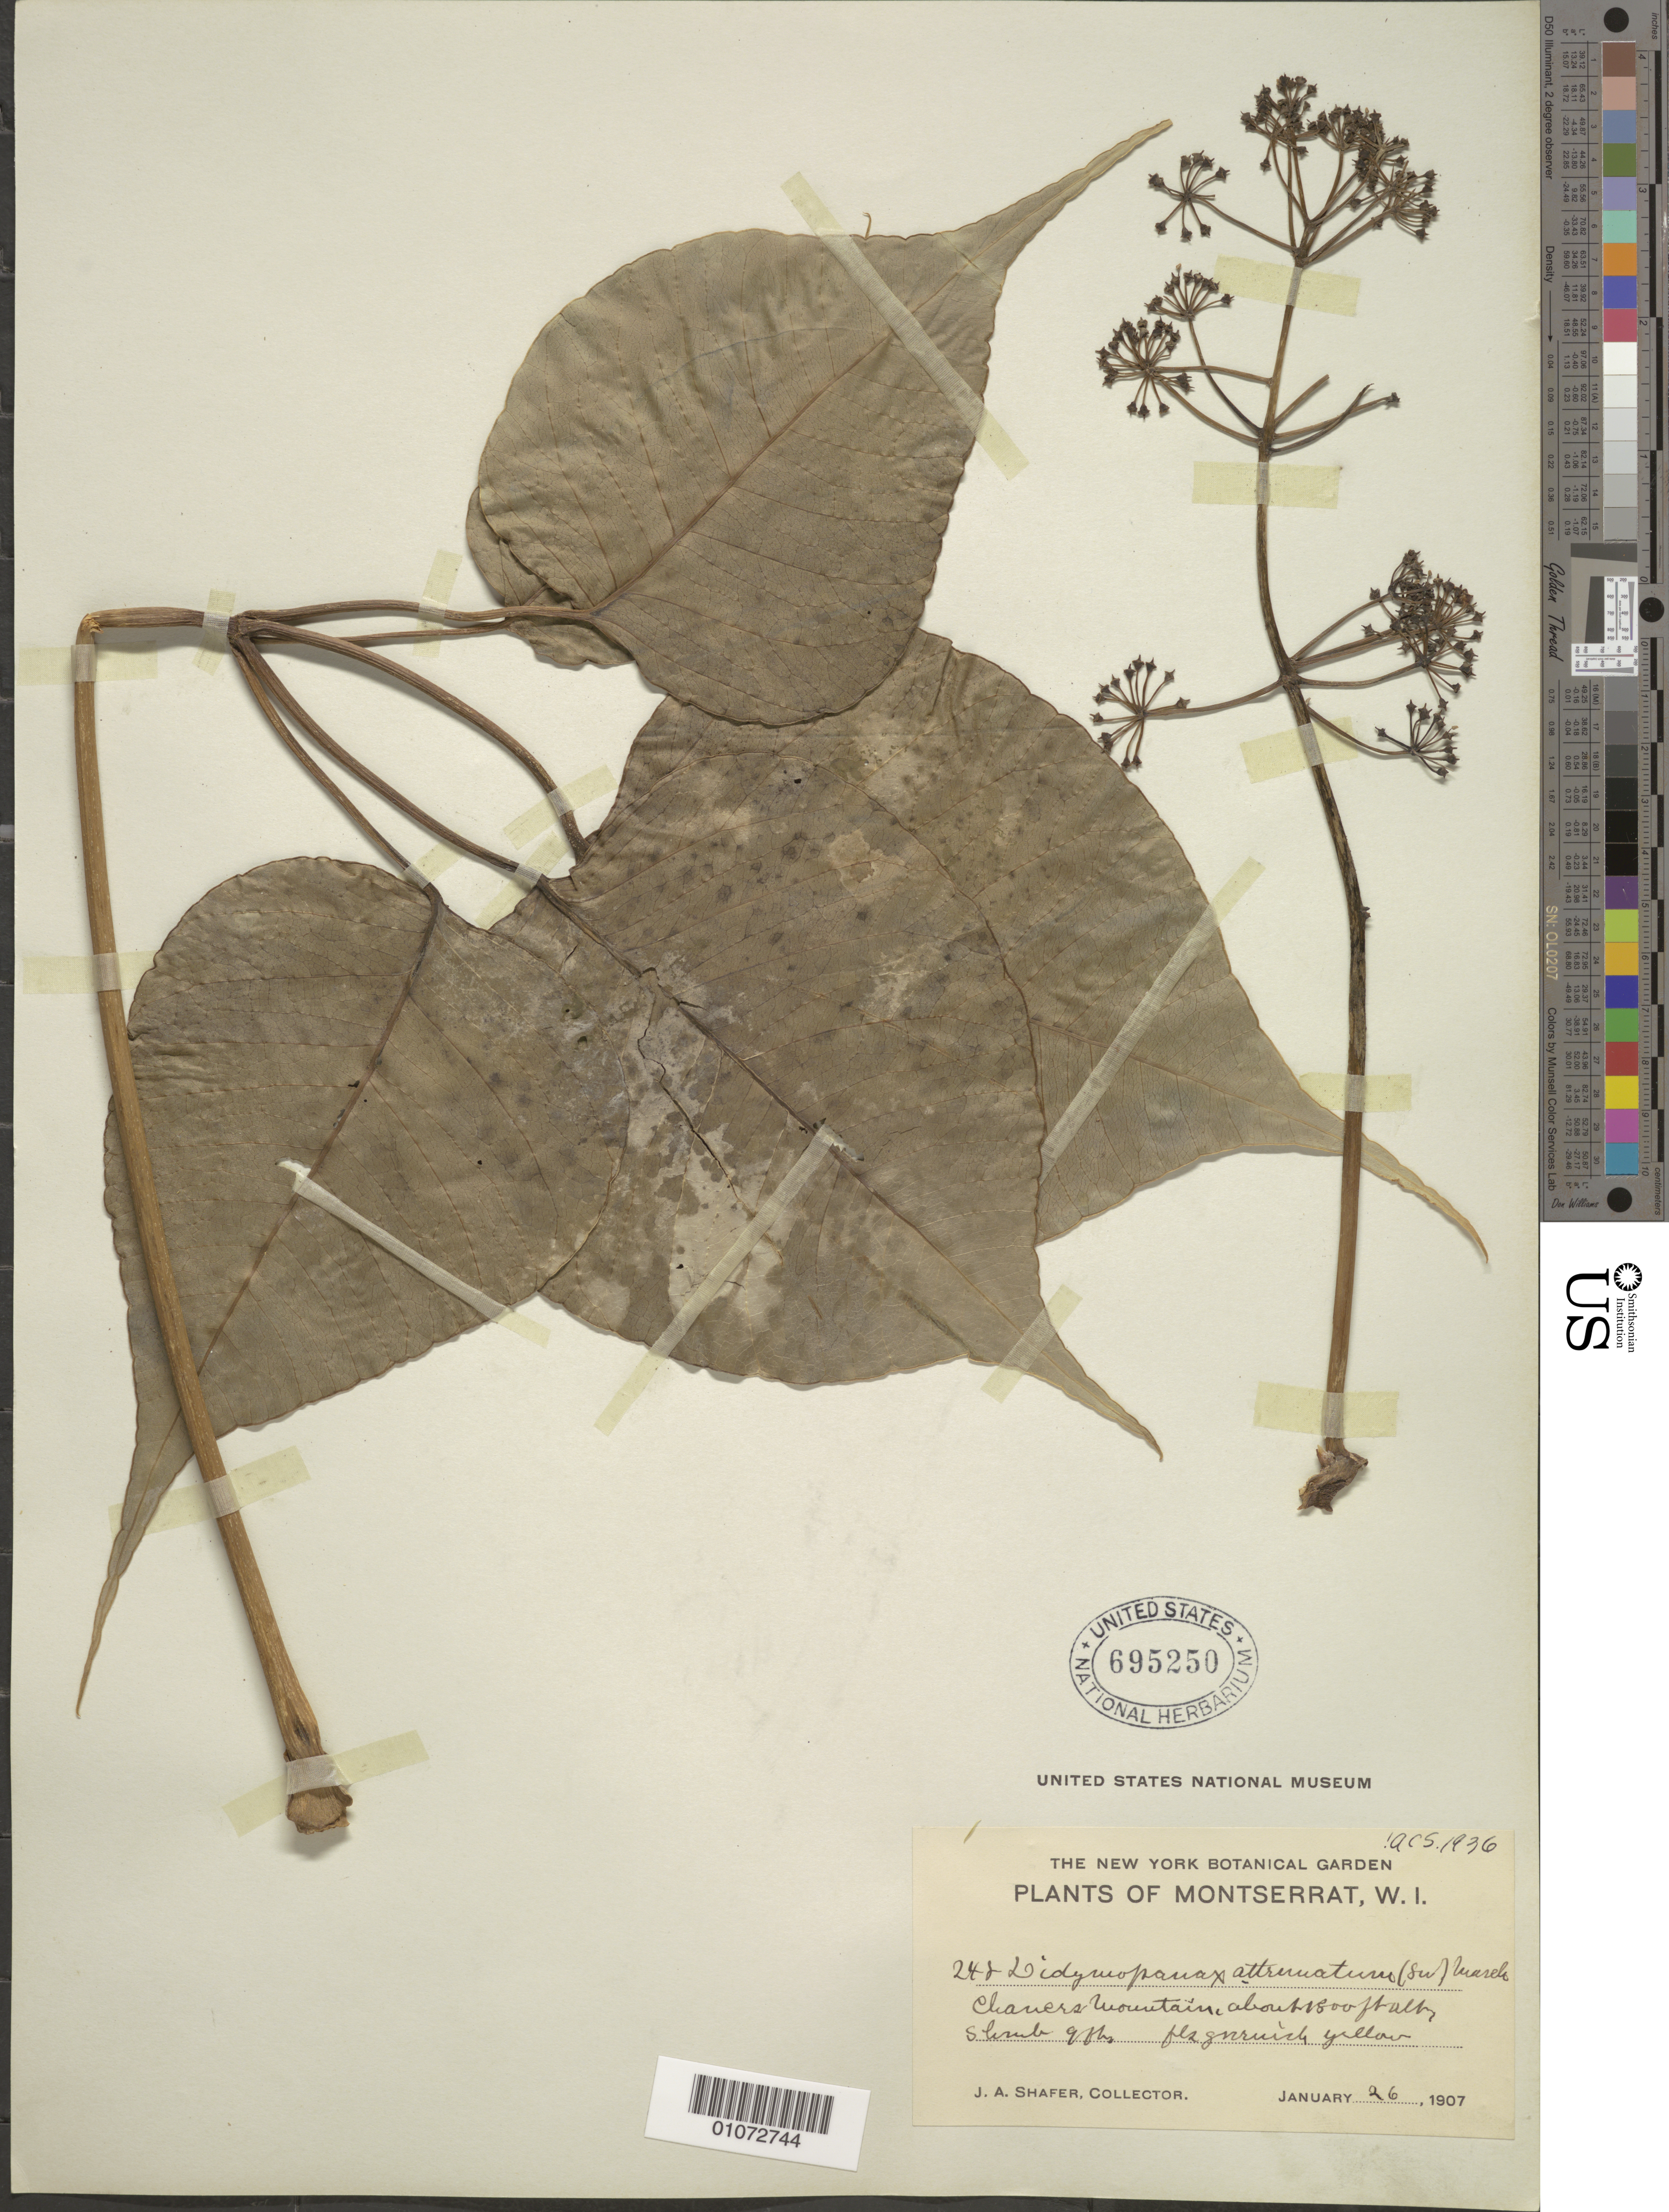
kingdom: Plantae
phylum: Tracheophyta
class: Magnoliopsida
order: Apiales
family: Araliaceae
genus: Schefflera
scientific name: Schefflera attenuata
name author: (Sw.) Frodin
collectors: J. A. Shafer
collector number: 248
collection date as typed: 26 Jan 1907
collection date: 1907-01-26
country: Montserrat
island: Montserrat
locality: Chaners Mountain.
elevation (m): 549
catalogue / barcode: US 695250